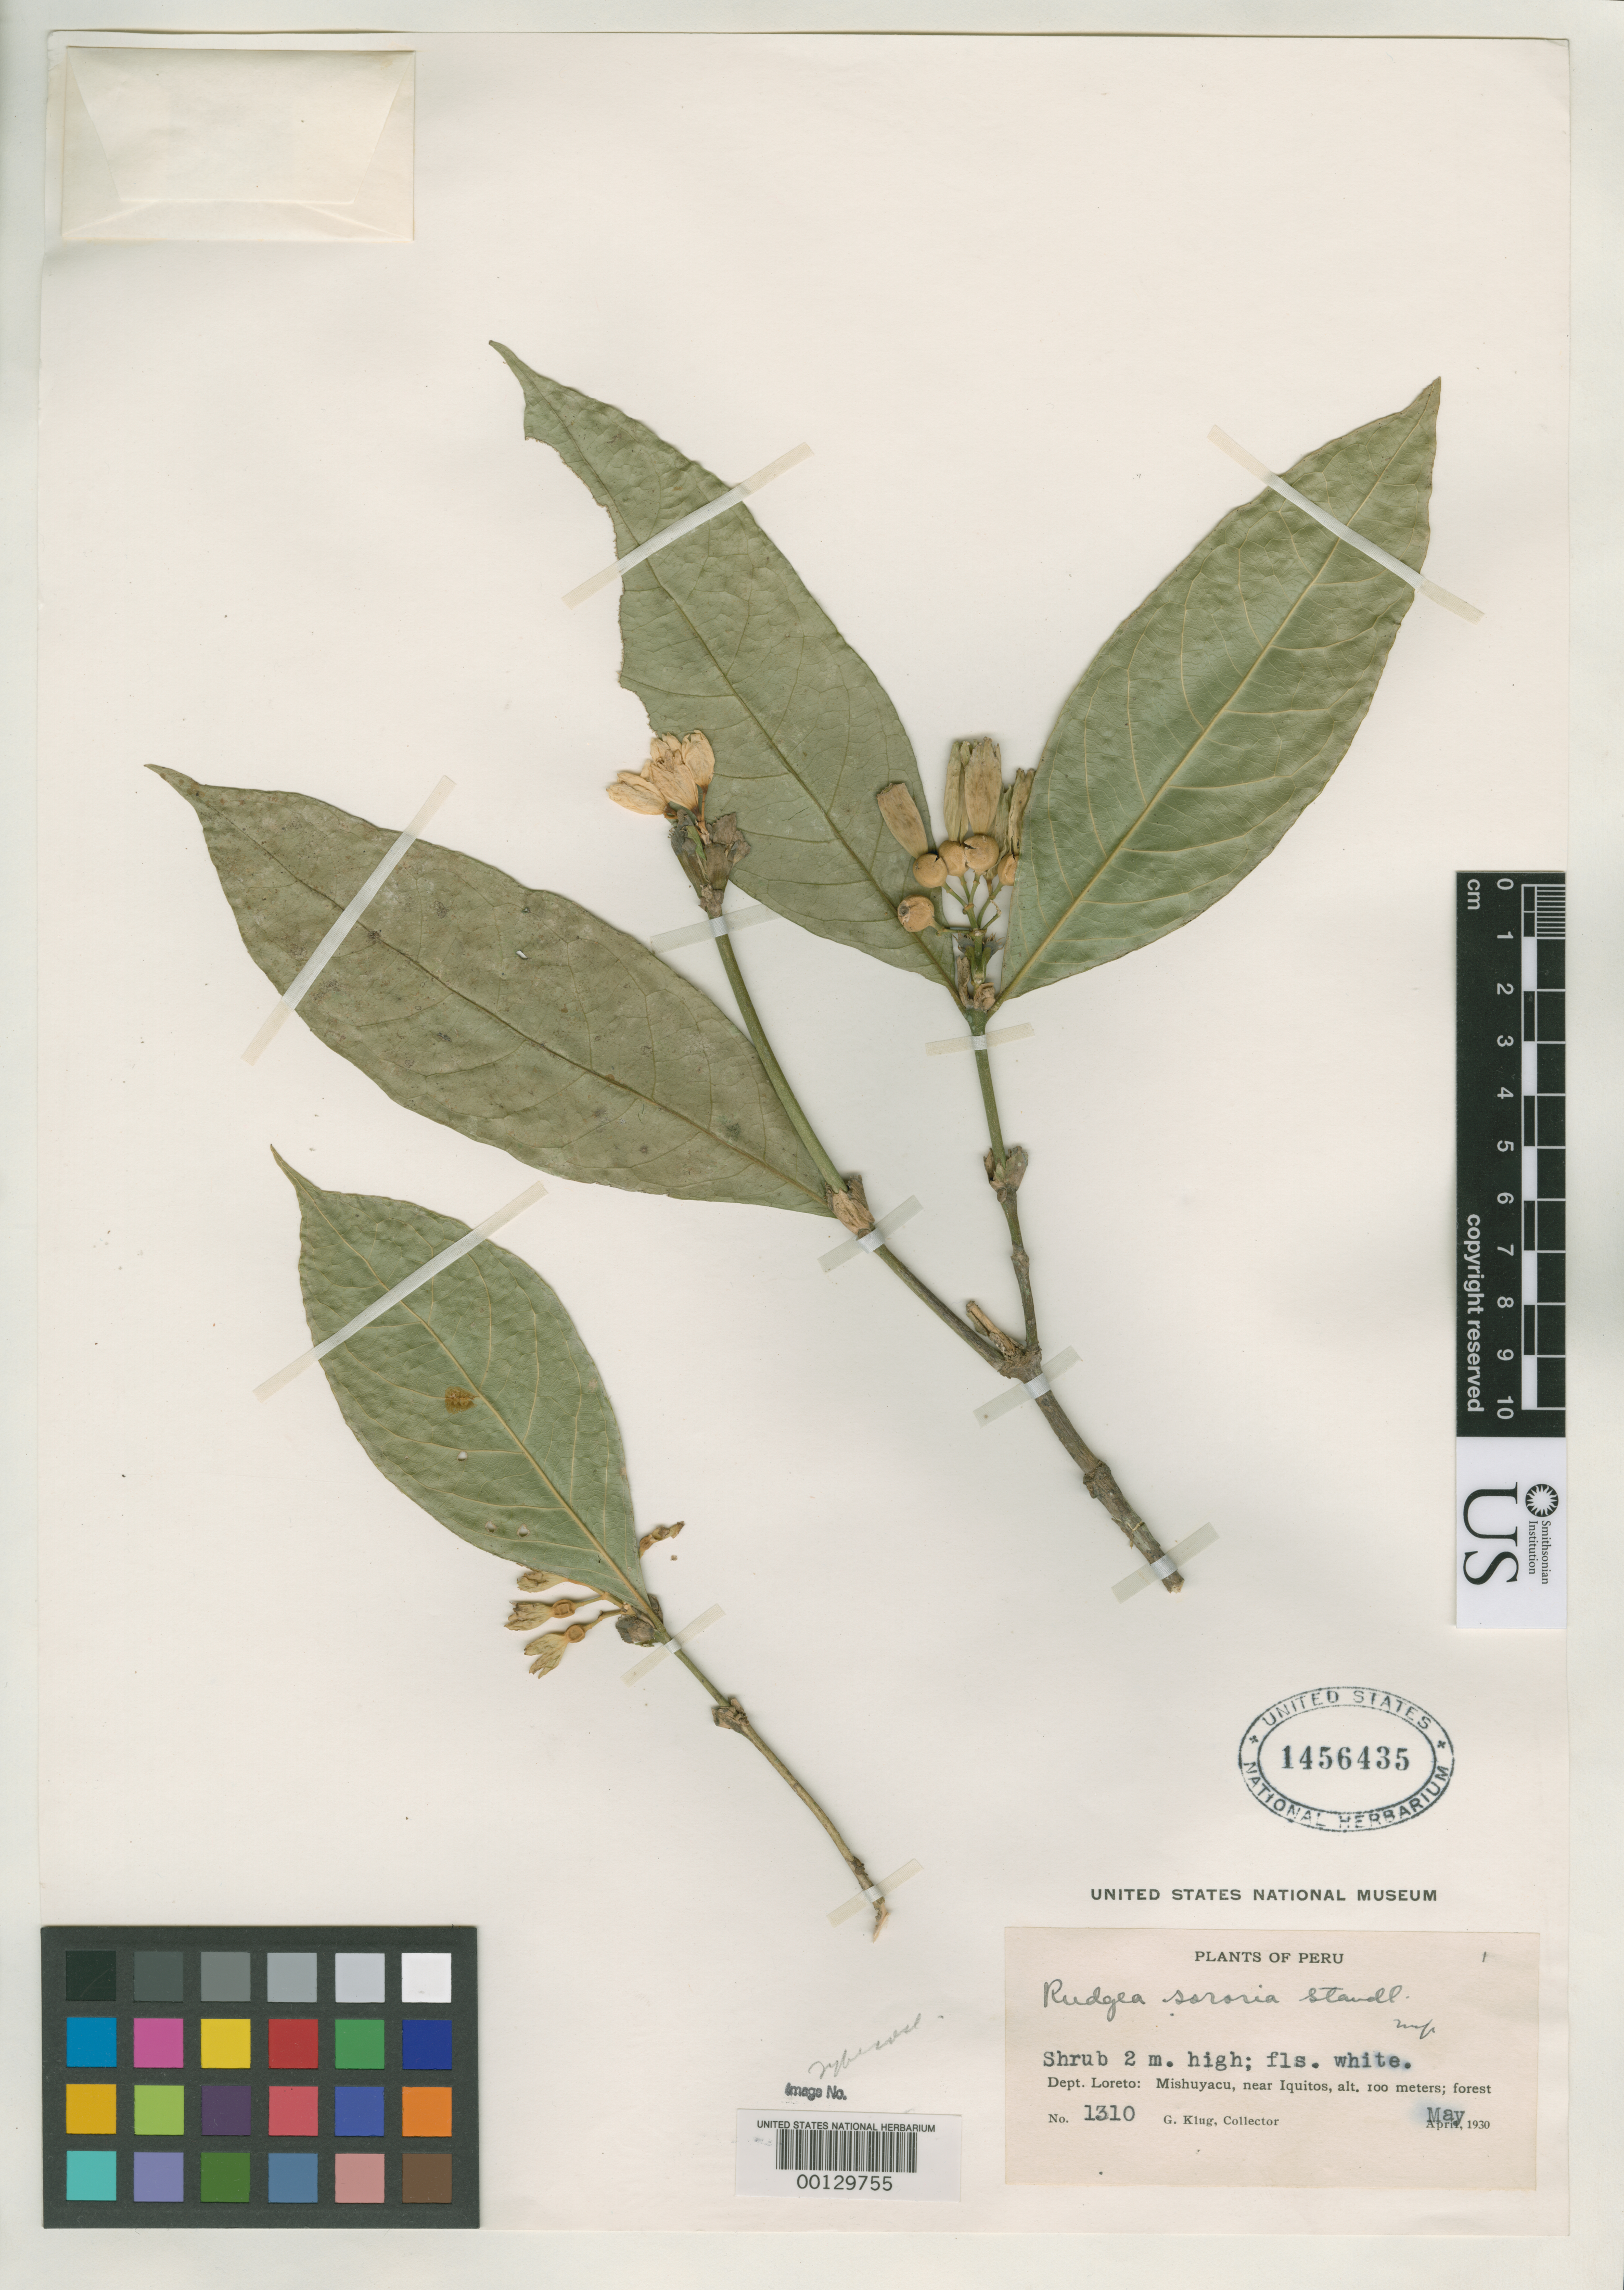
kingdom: Plantae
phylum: Tracheophyta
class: Magnoliopsida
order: Gentianales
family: Rubiaceae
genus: Rudgea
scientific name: Rudgea sororia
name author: Standl.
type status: Isotype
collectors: G. Klug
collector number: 1310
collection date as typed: May 1930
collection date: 1930-05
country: Peru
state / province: Loreto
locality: Mishuyacu, near Iquitos.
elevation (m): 100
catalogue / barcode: US 1456435